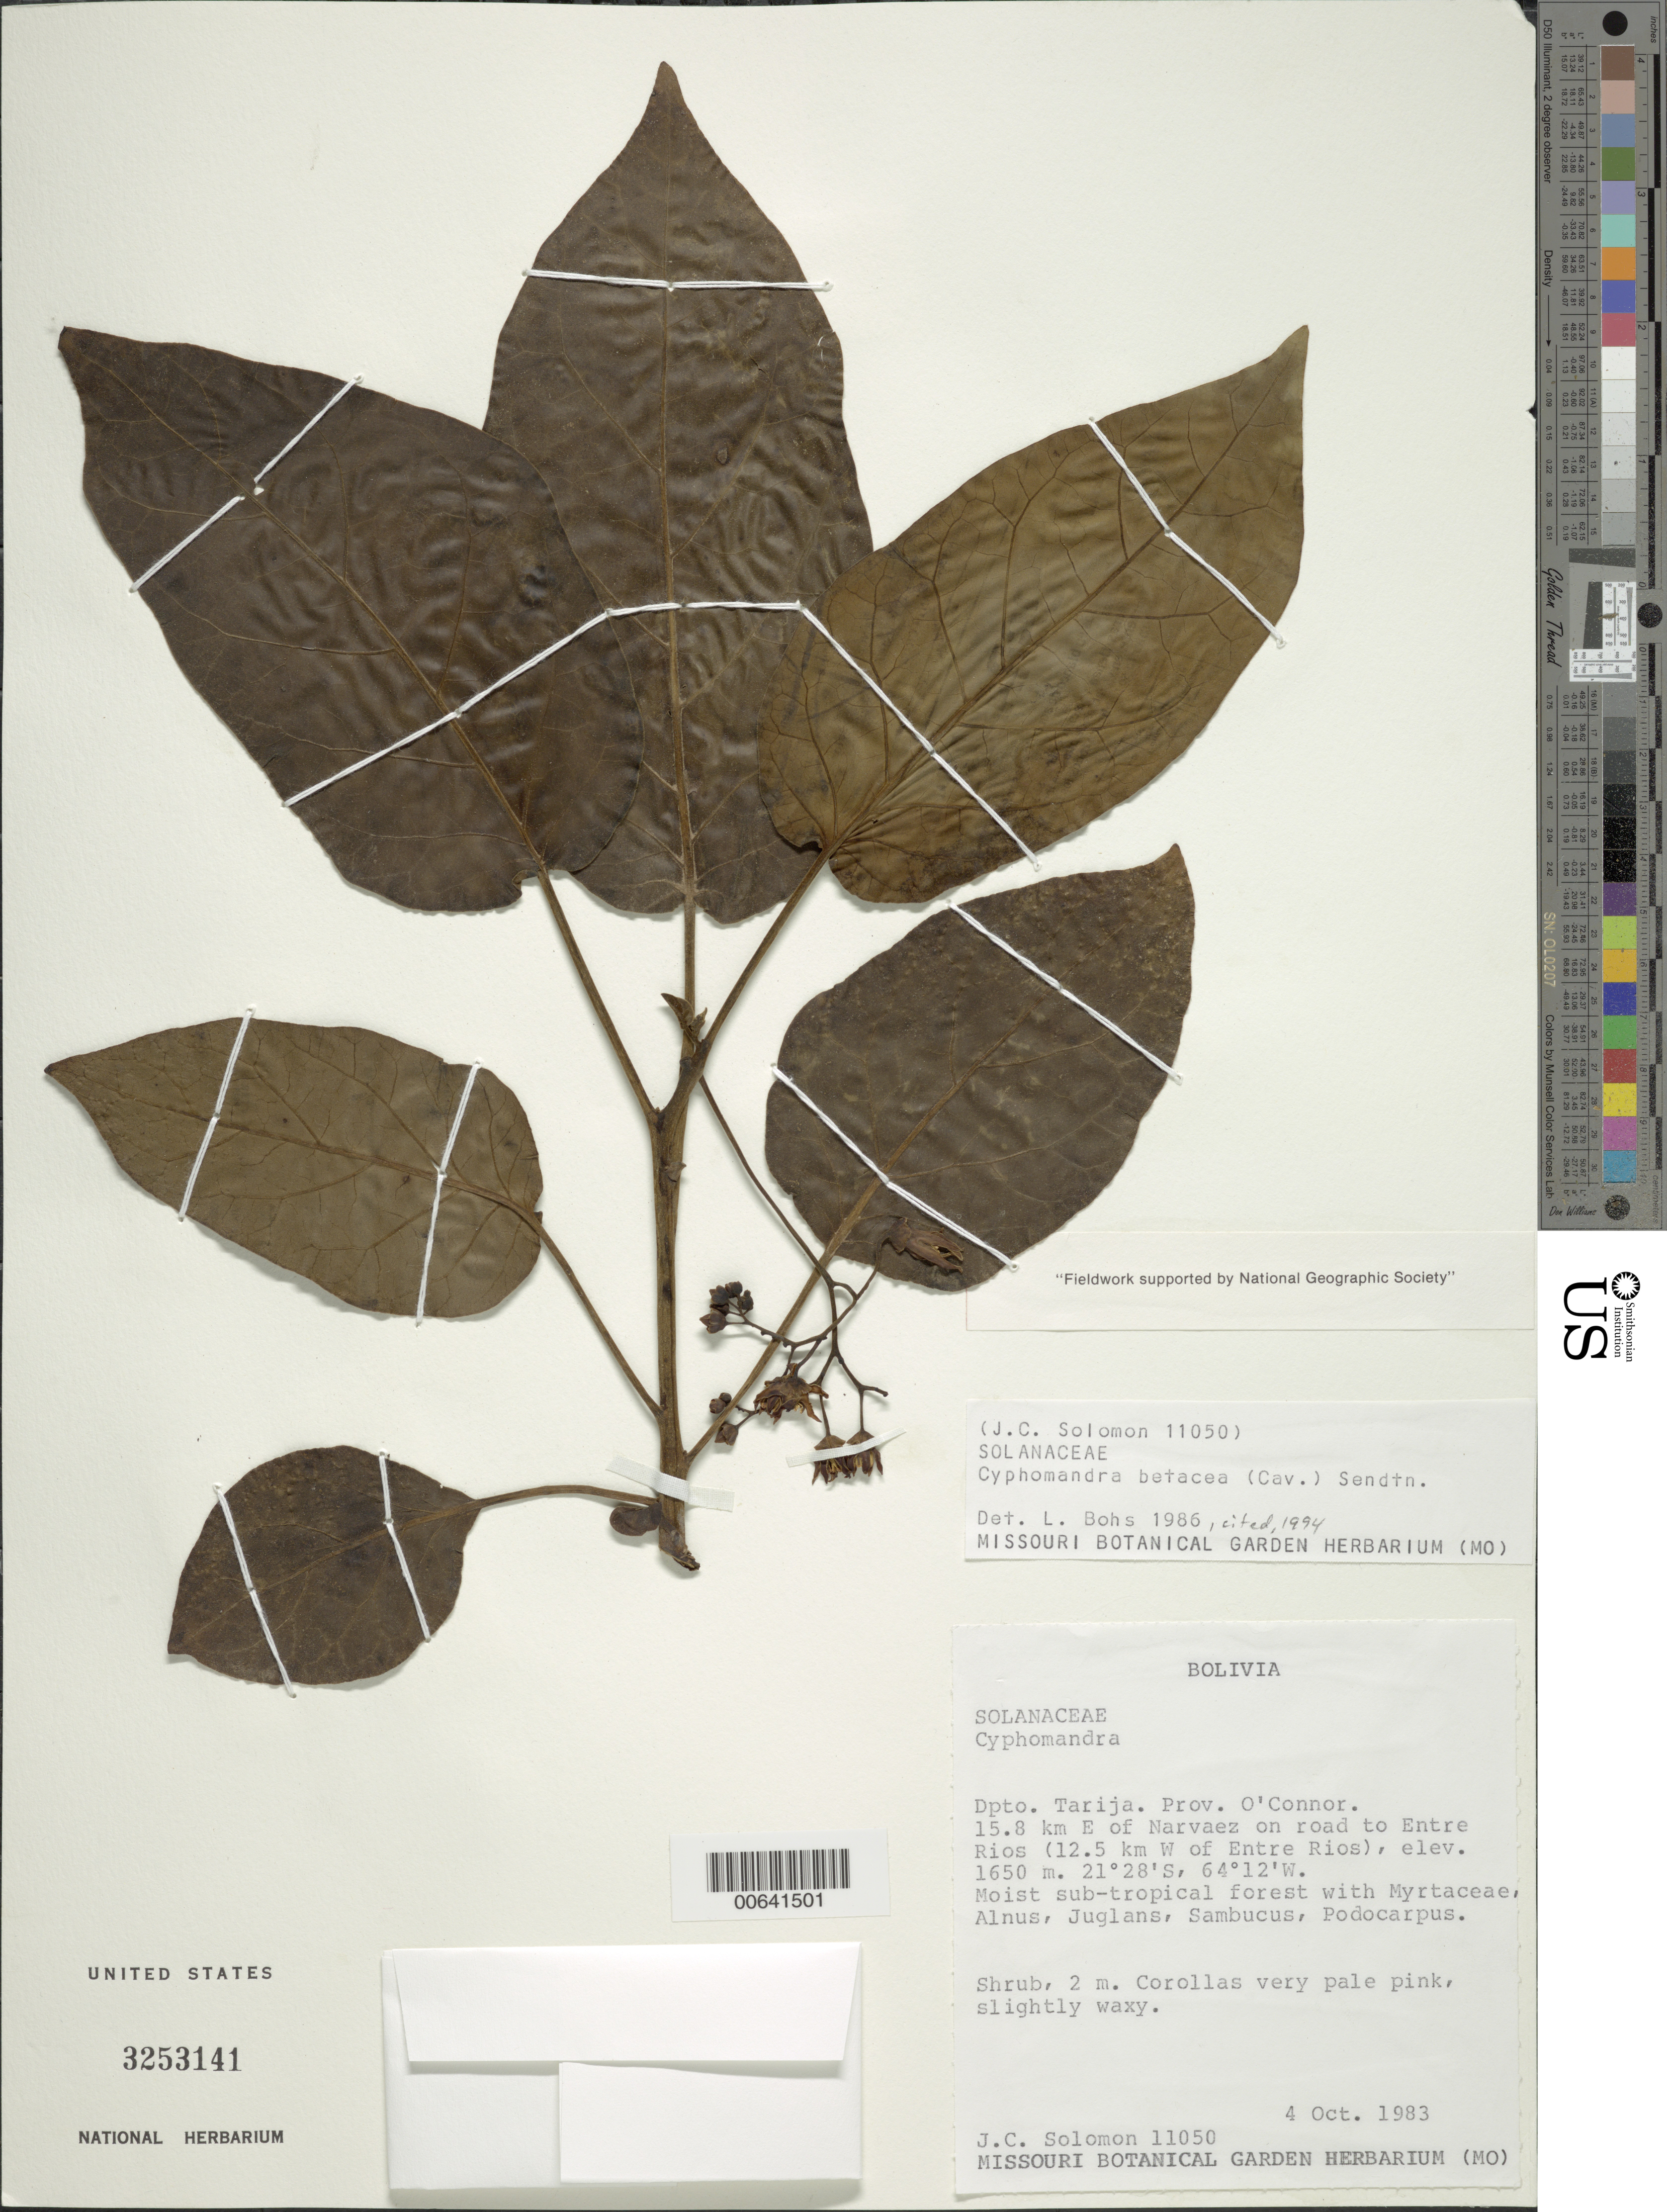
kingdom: Plantae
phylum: Tracheophyta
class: Magnoliopsida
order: Solanales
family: Solanaceae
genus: Cyphomandra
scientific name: Cyphomandra betacea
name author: (Cav.) Sendtn.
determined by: Bohs, L. A.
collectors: J. C. Solomon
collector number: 11050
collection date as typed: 04 Oct 1983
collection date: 1983-10-04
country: Bolivia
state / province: Tarija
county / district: O'Connor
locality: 15,8 km E de Nazaret en Camino a Entres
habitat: Moist Sub-tropical forest con Myrtaceae, Alnus .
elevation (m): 1650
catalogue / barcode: US 3253141